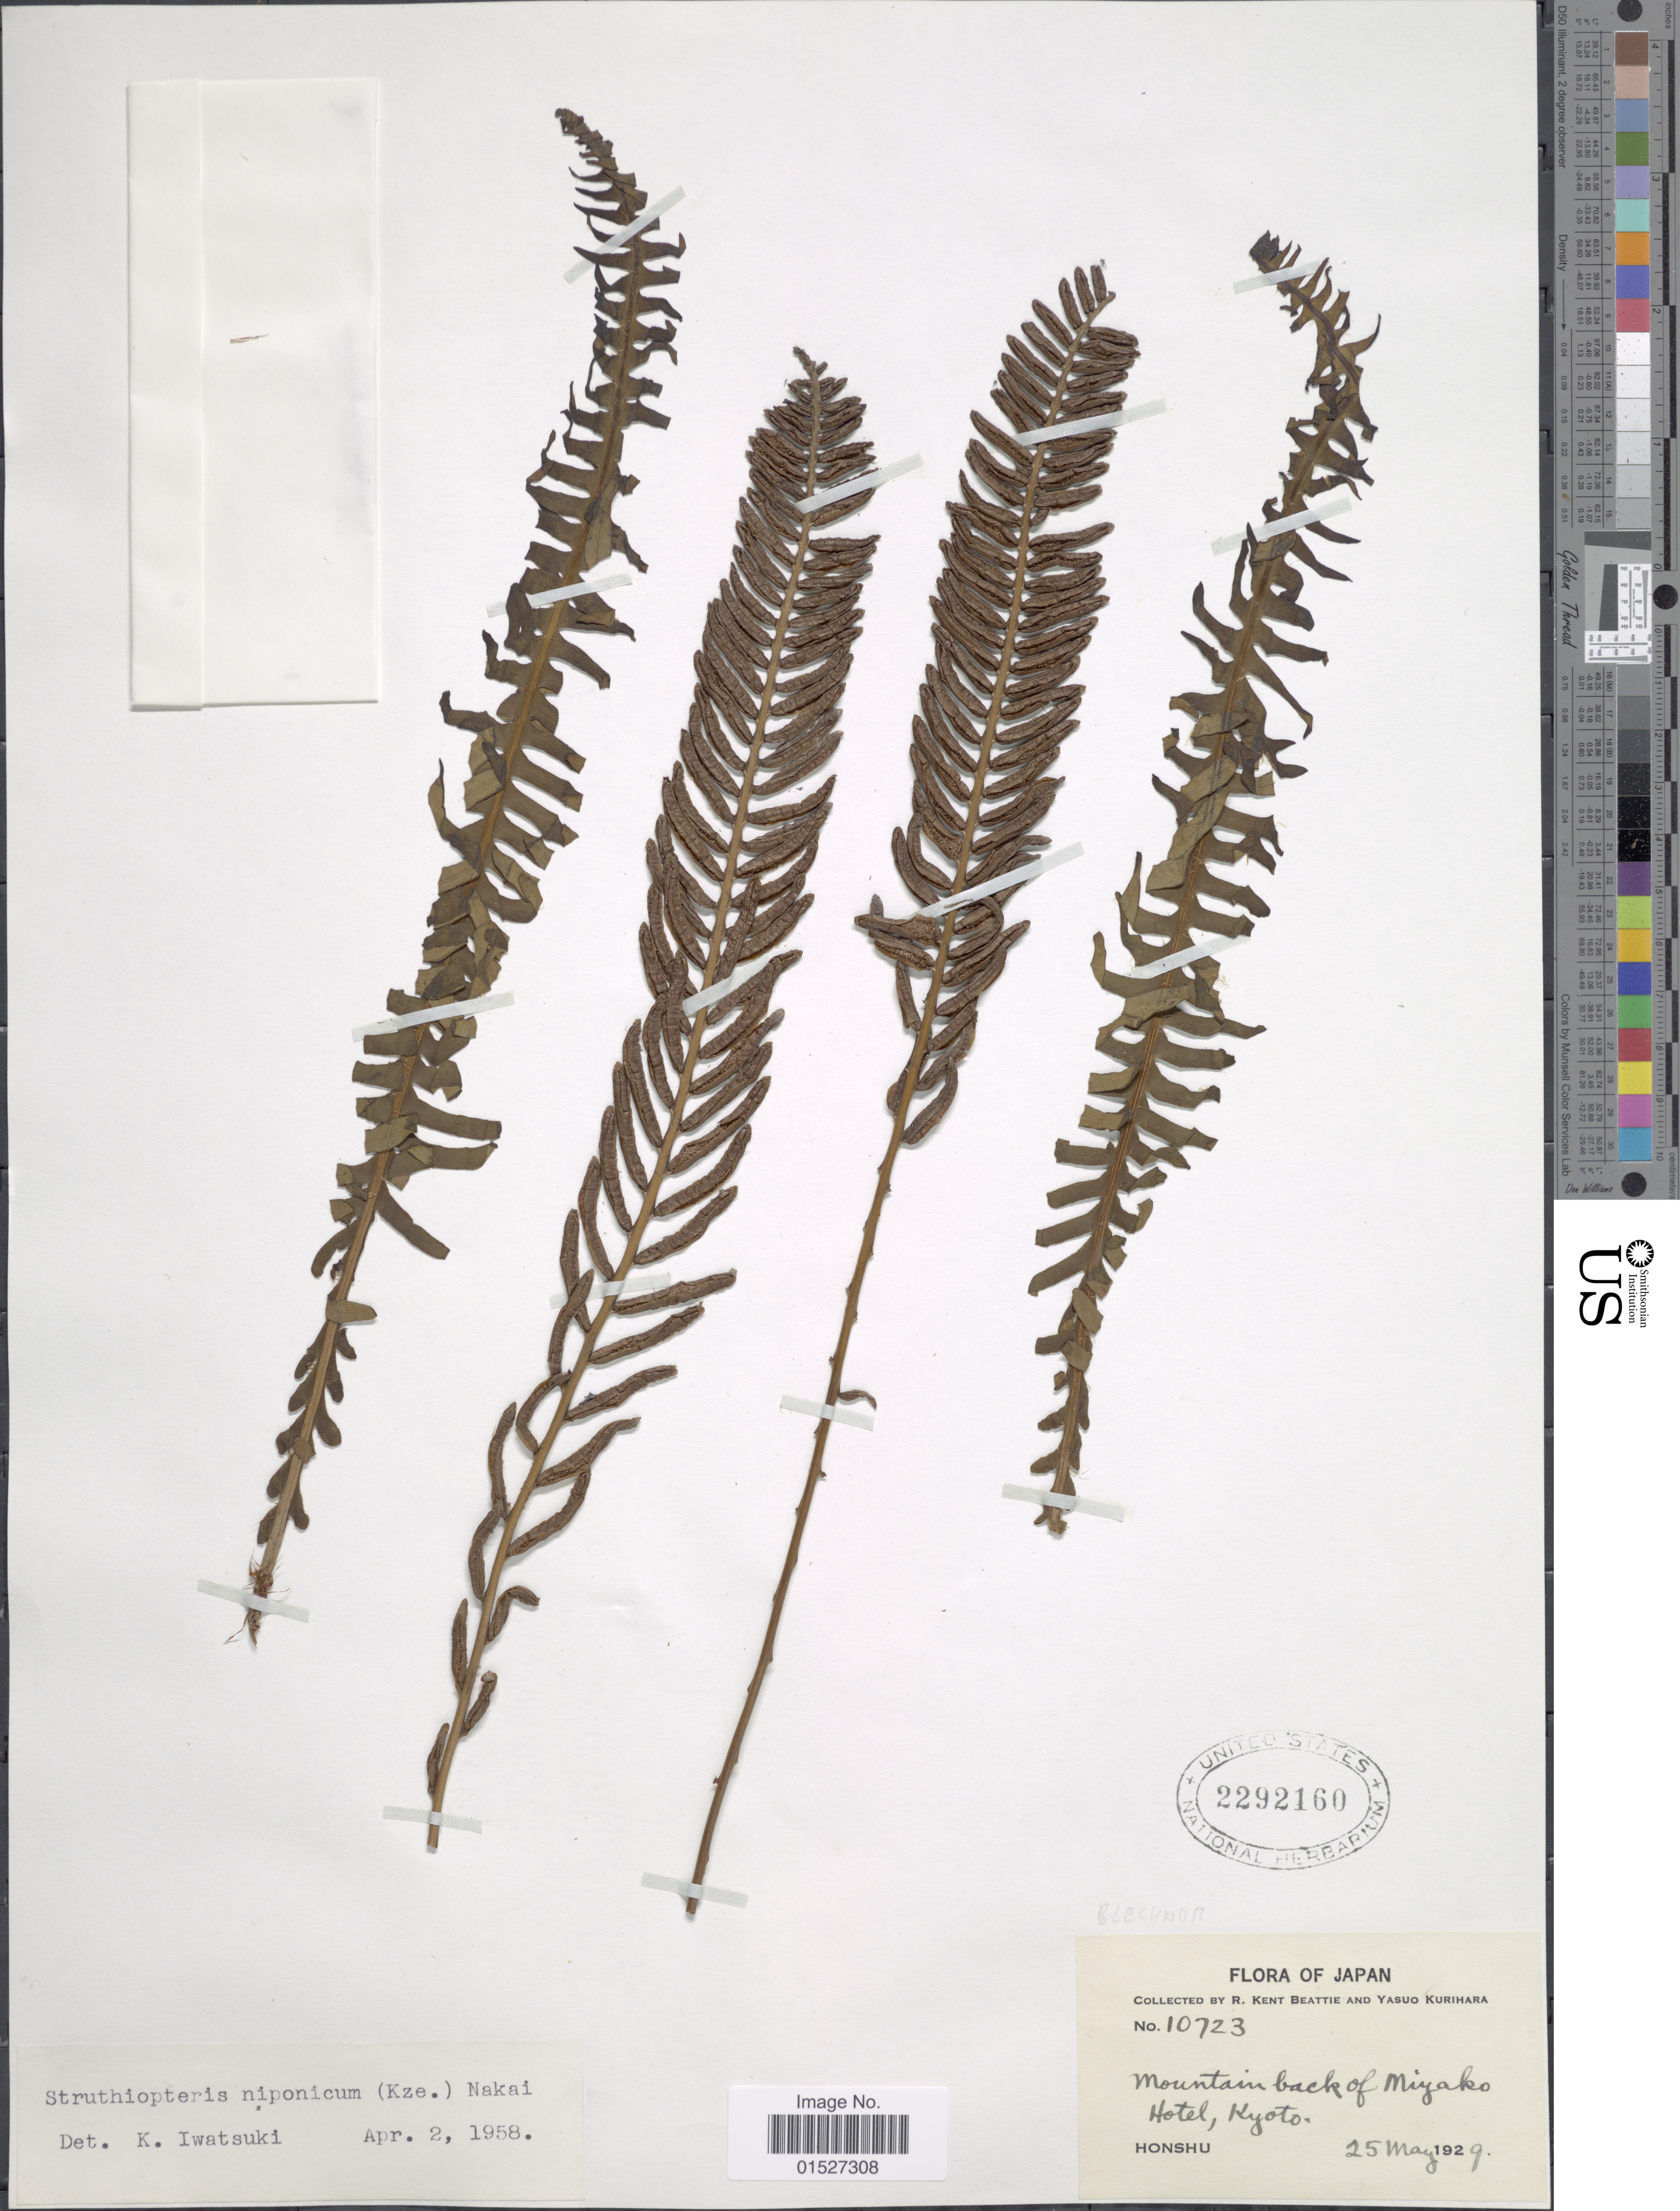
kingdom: Plantae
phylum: Tracheophyta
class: Polypodiopsida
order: Polypodiales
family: Blechnaceae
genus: Blechnum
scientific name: Blechnum nipponicum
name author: (Kunze) Makino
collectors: R. K. Beattie & Y. Kurihara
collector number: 10723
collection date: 1929-05-25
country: Japan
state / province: Kyoto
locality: Mountain back of Miyako Hotel, Kyoto. Honshu.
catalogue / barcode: US 2292160